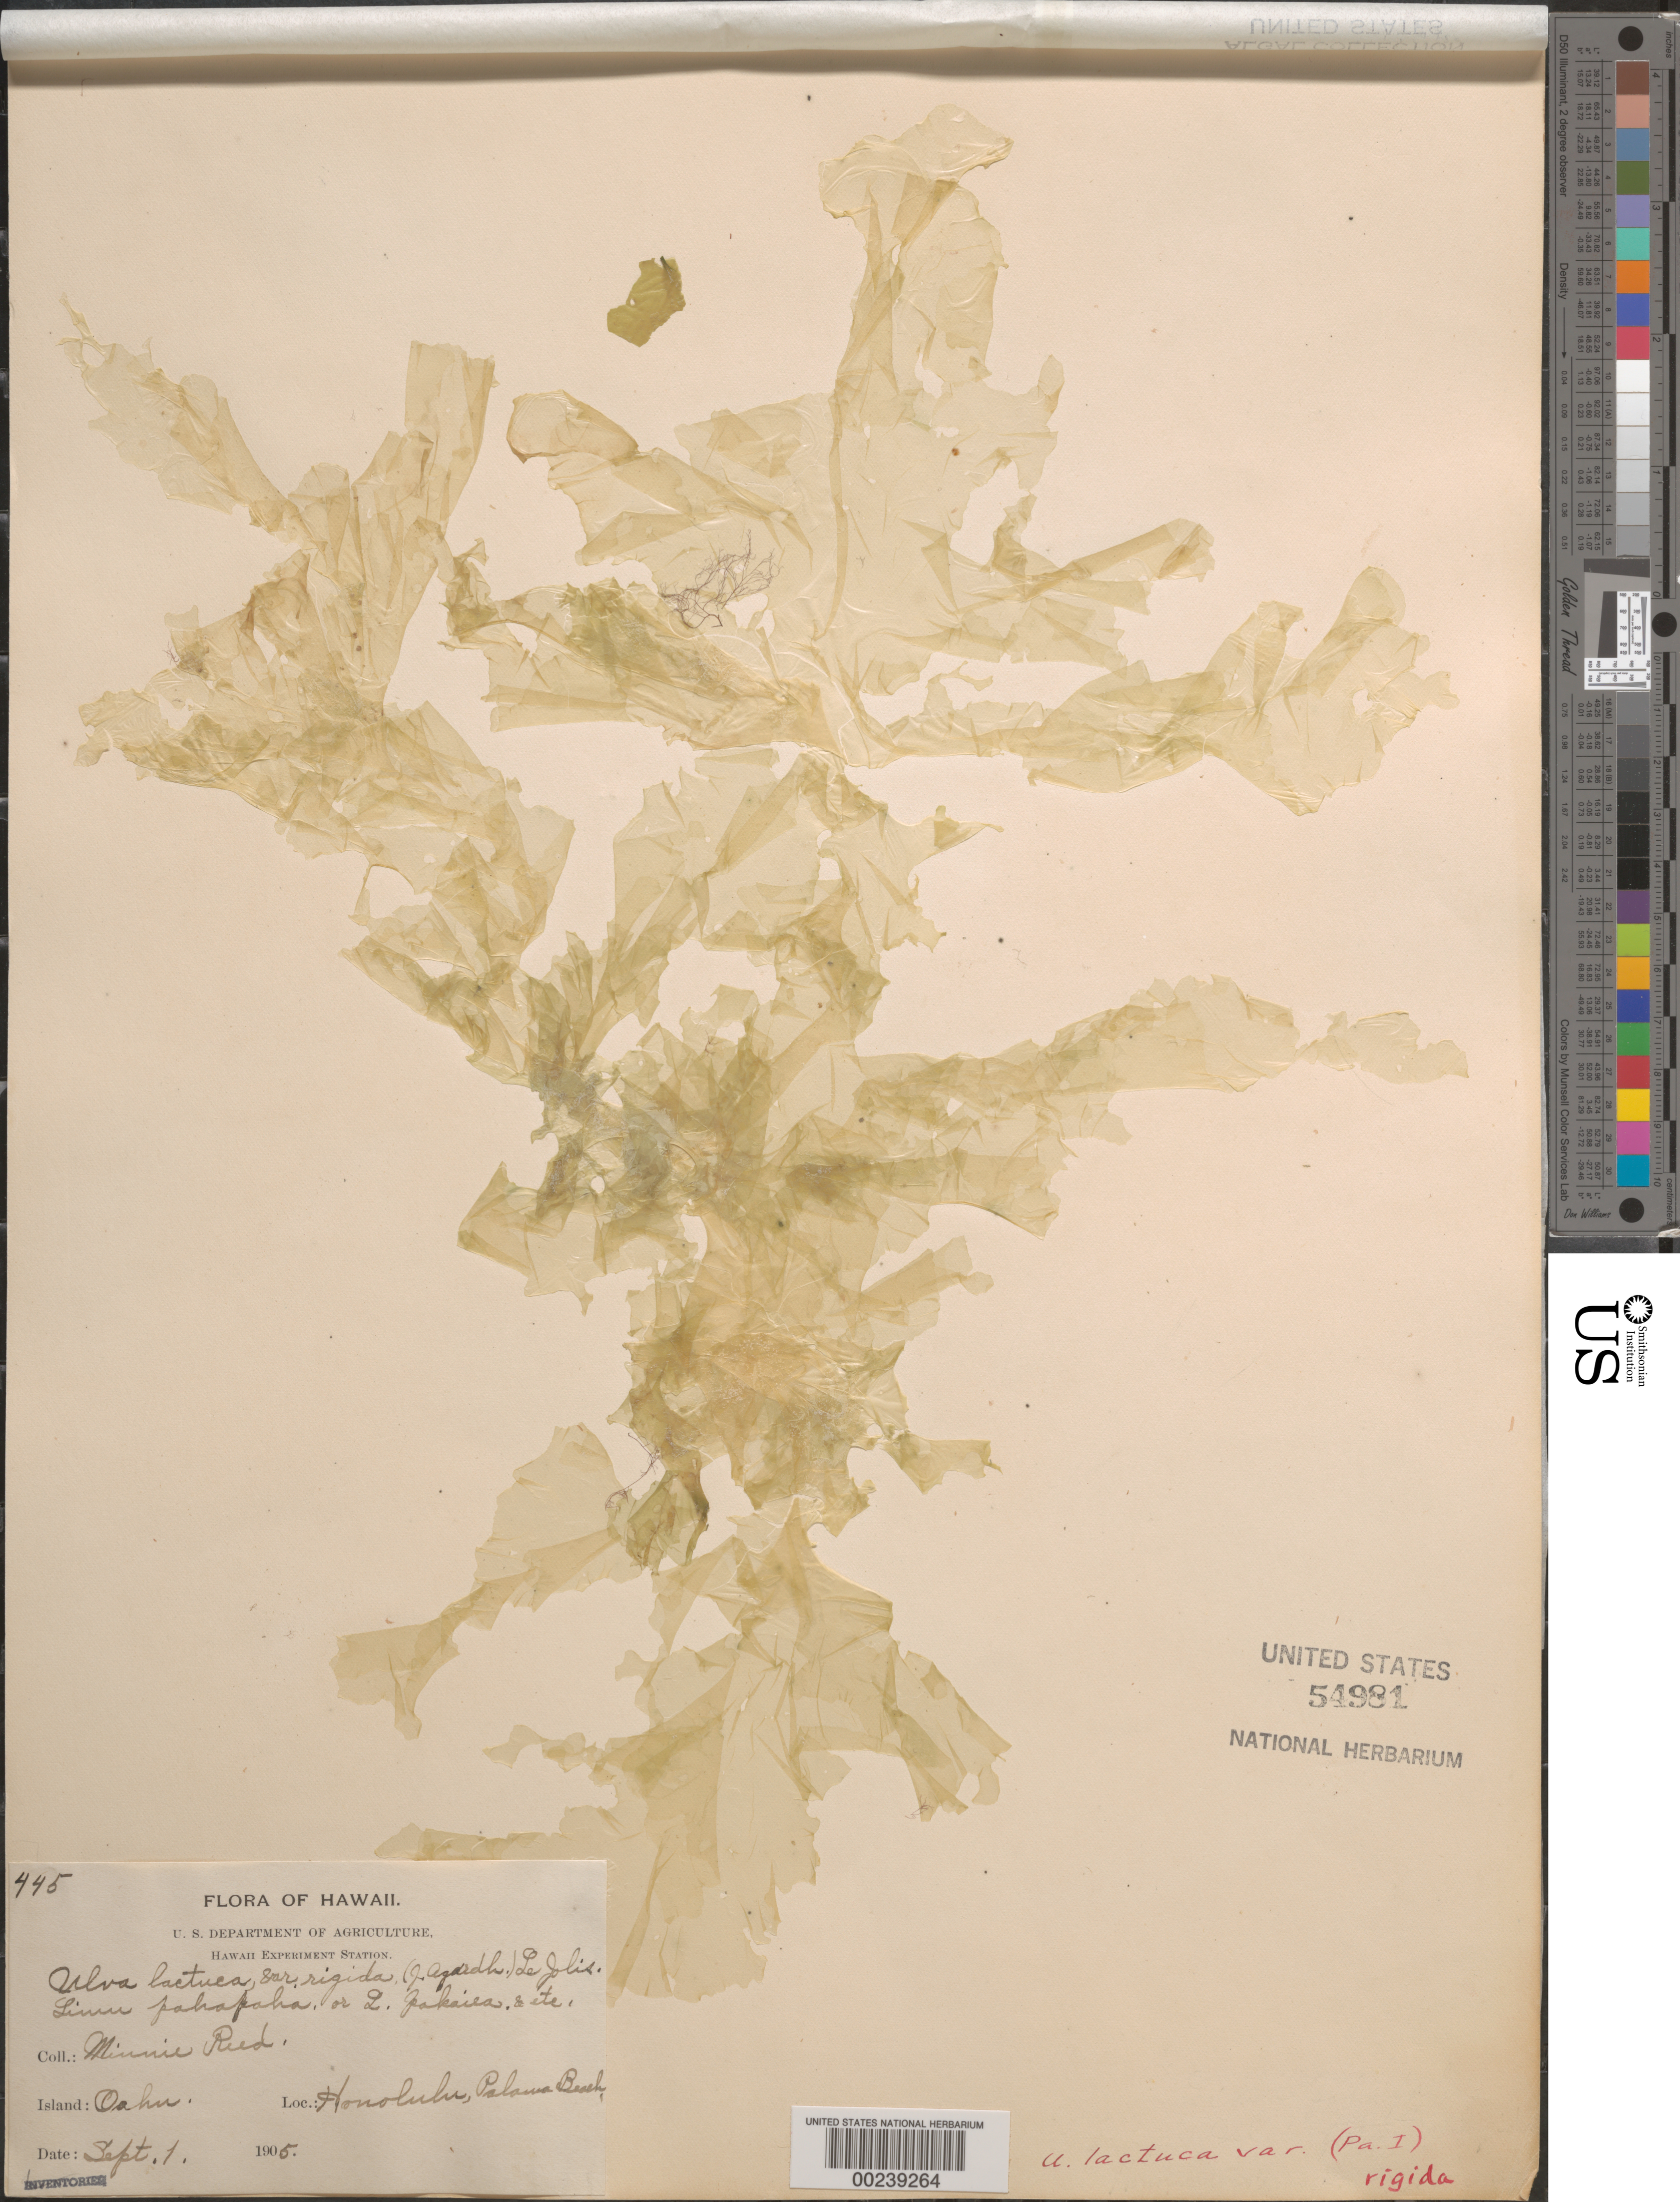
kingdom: Plantae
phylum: Chlorophyta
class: Ulvophyceae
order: Ulvales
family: Ulvaceae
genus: Ulva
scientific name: Ulva lactuca var. rigida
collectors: M. Reed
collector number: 445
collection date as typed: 01 Sep 1905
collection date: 1905-09-01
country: United States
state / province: Hawaii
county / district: Honolulu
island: Oahu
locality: Honolulu, Palawa Beach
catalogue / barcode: US 54981